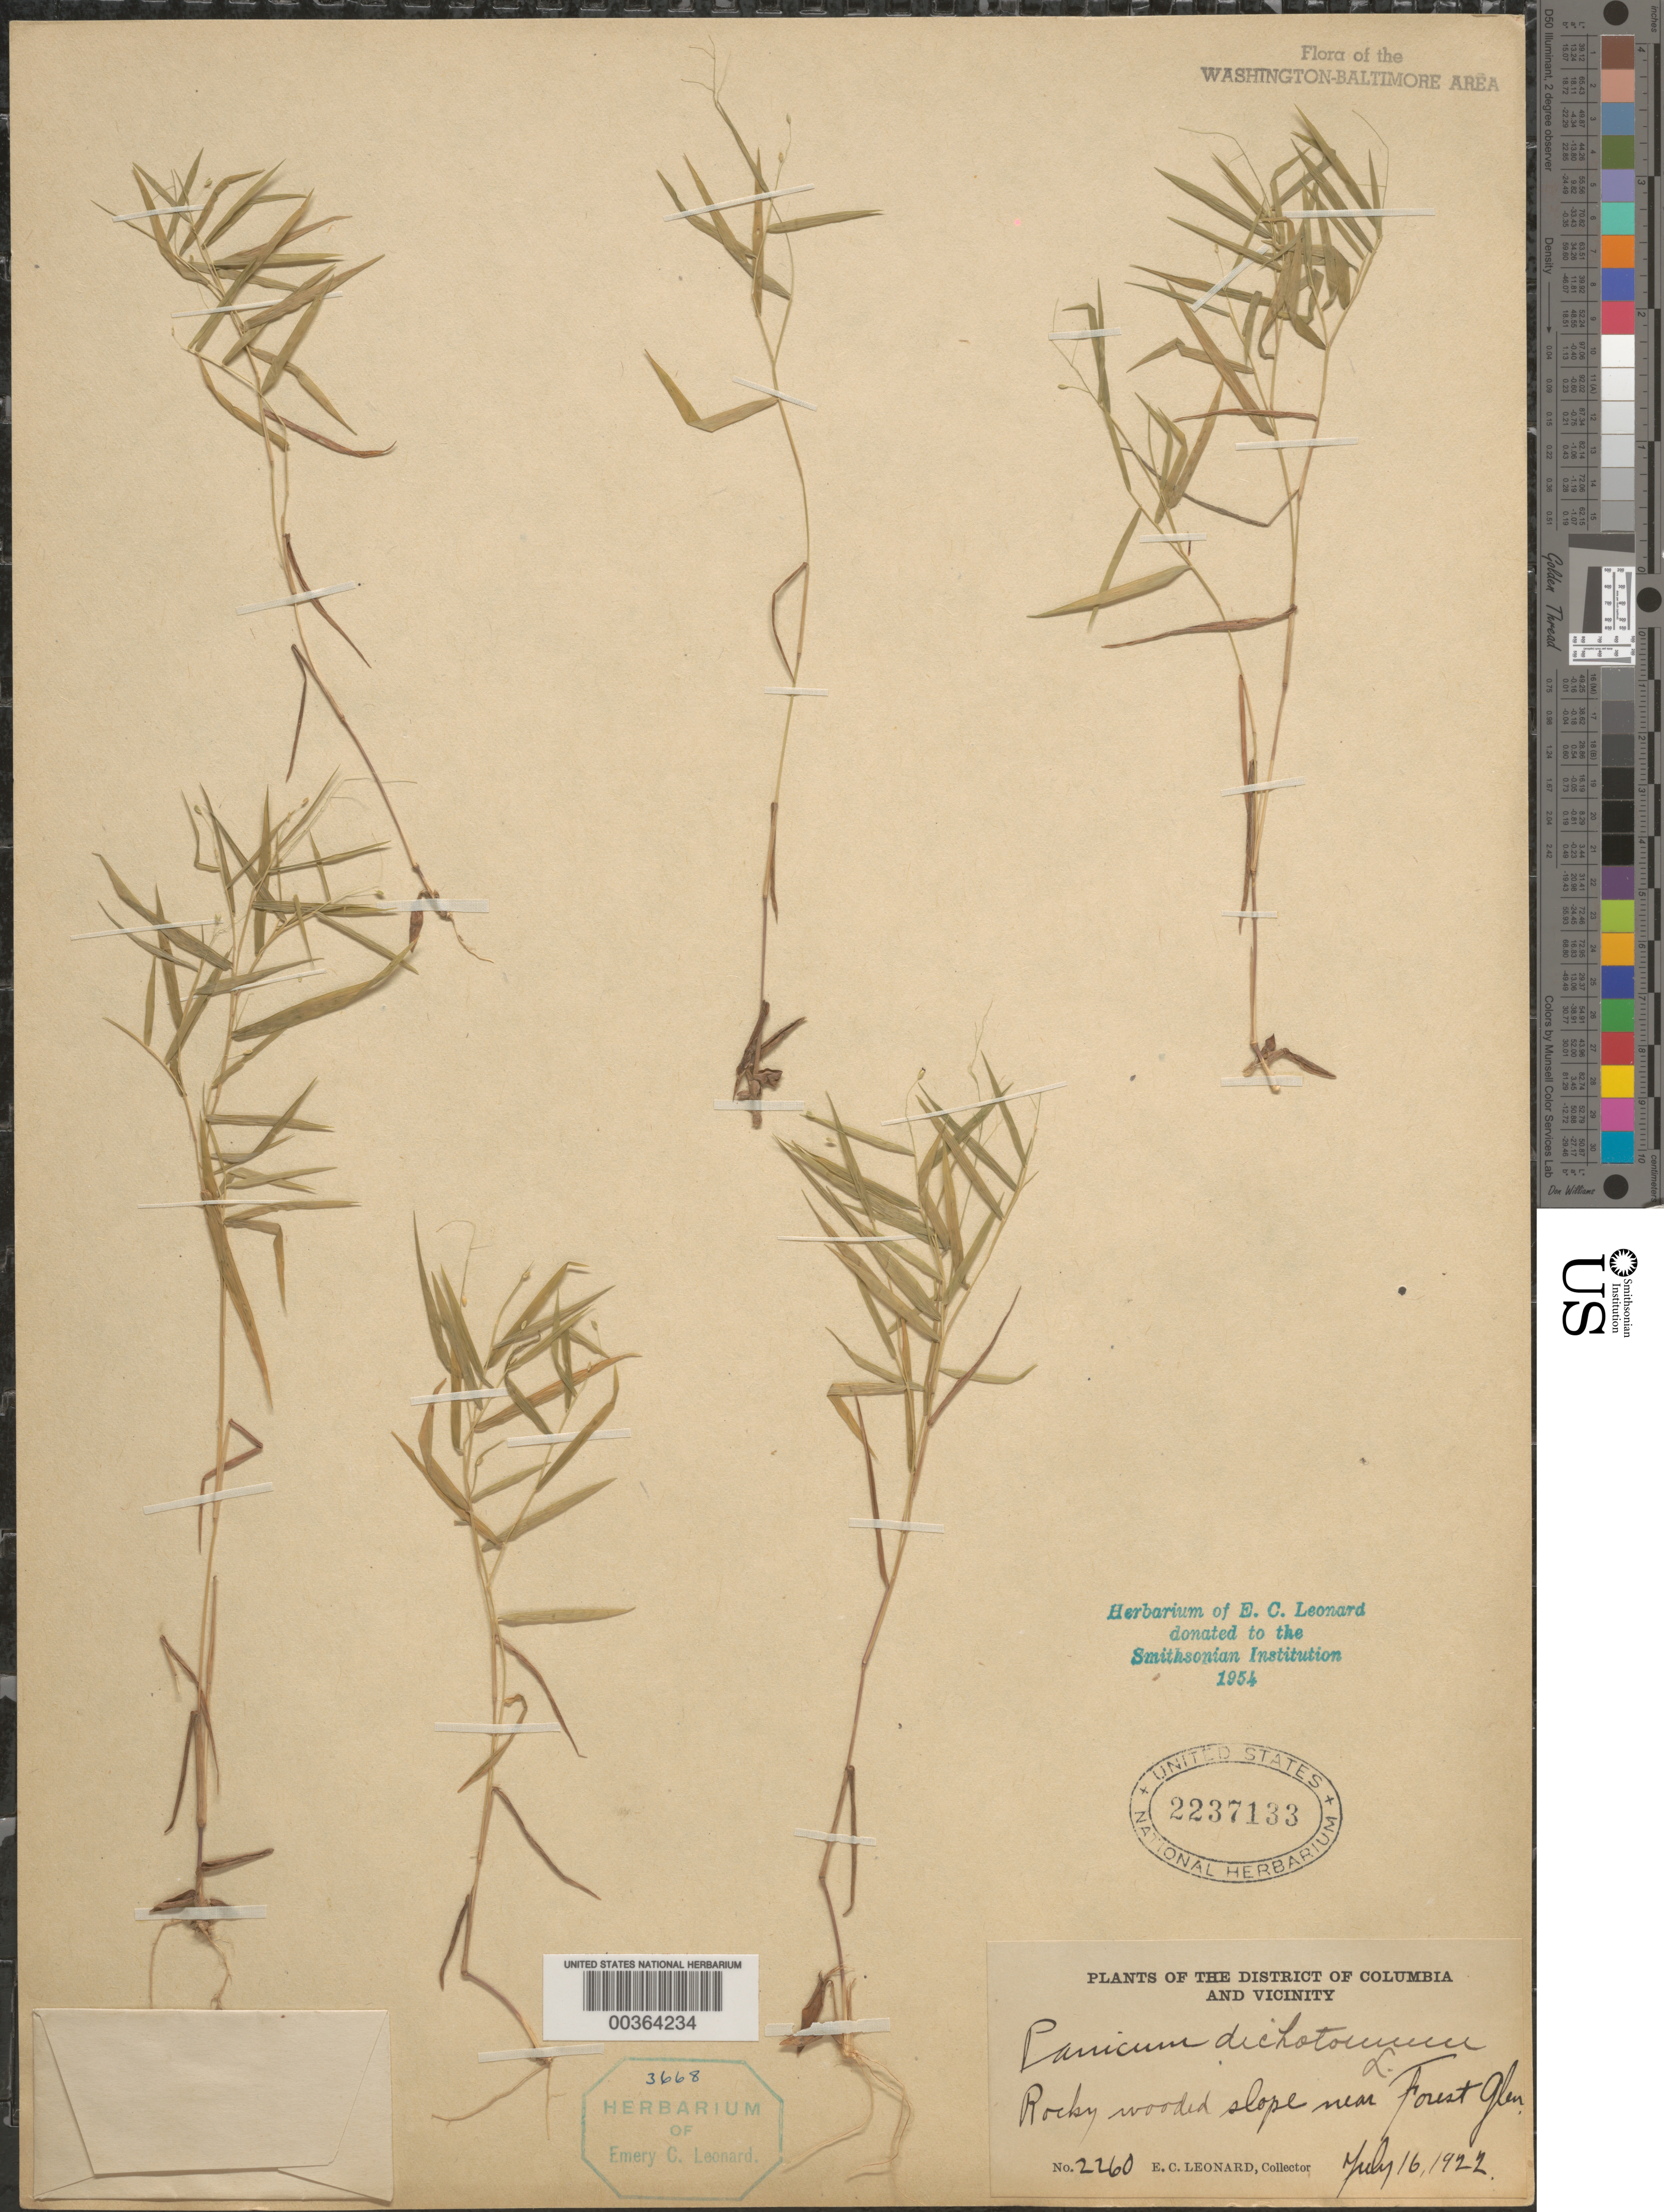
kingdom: Plantae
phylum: Tracheophyta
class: Liliopsida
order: Poales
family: Poaceae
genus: Dichanthelium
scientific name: Dichanthelium dichotomum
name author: (L.) Gould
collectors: E. C. Leonard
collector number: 2260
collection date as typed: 16 Jul 1922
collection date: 1922-07-16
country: United States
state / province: Maryland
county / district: Montgomery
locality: Forest Glen vicinity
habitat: Rocky wooded slope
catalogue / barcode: US 2237133